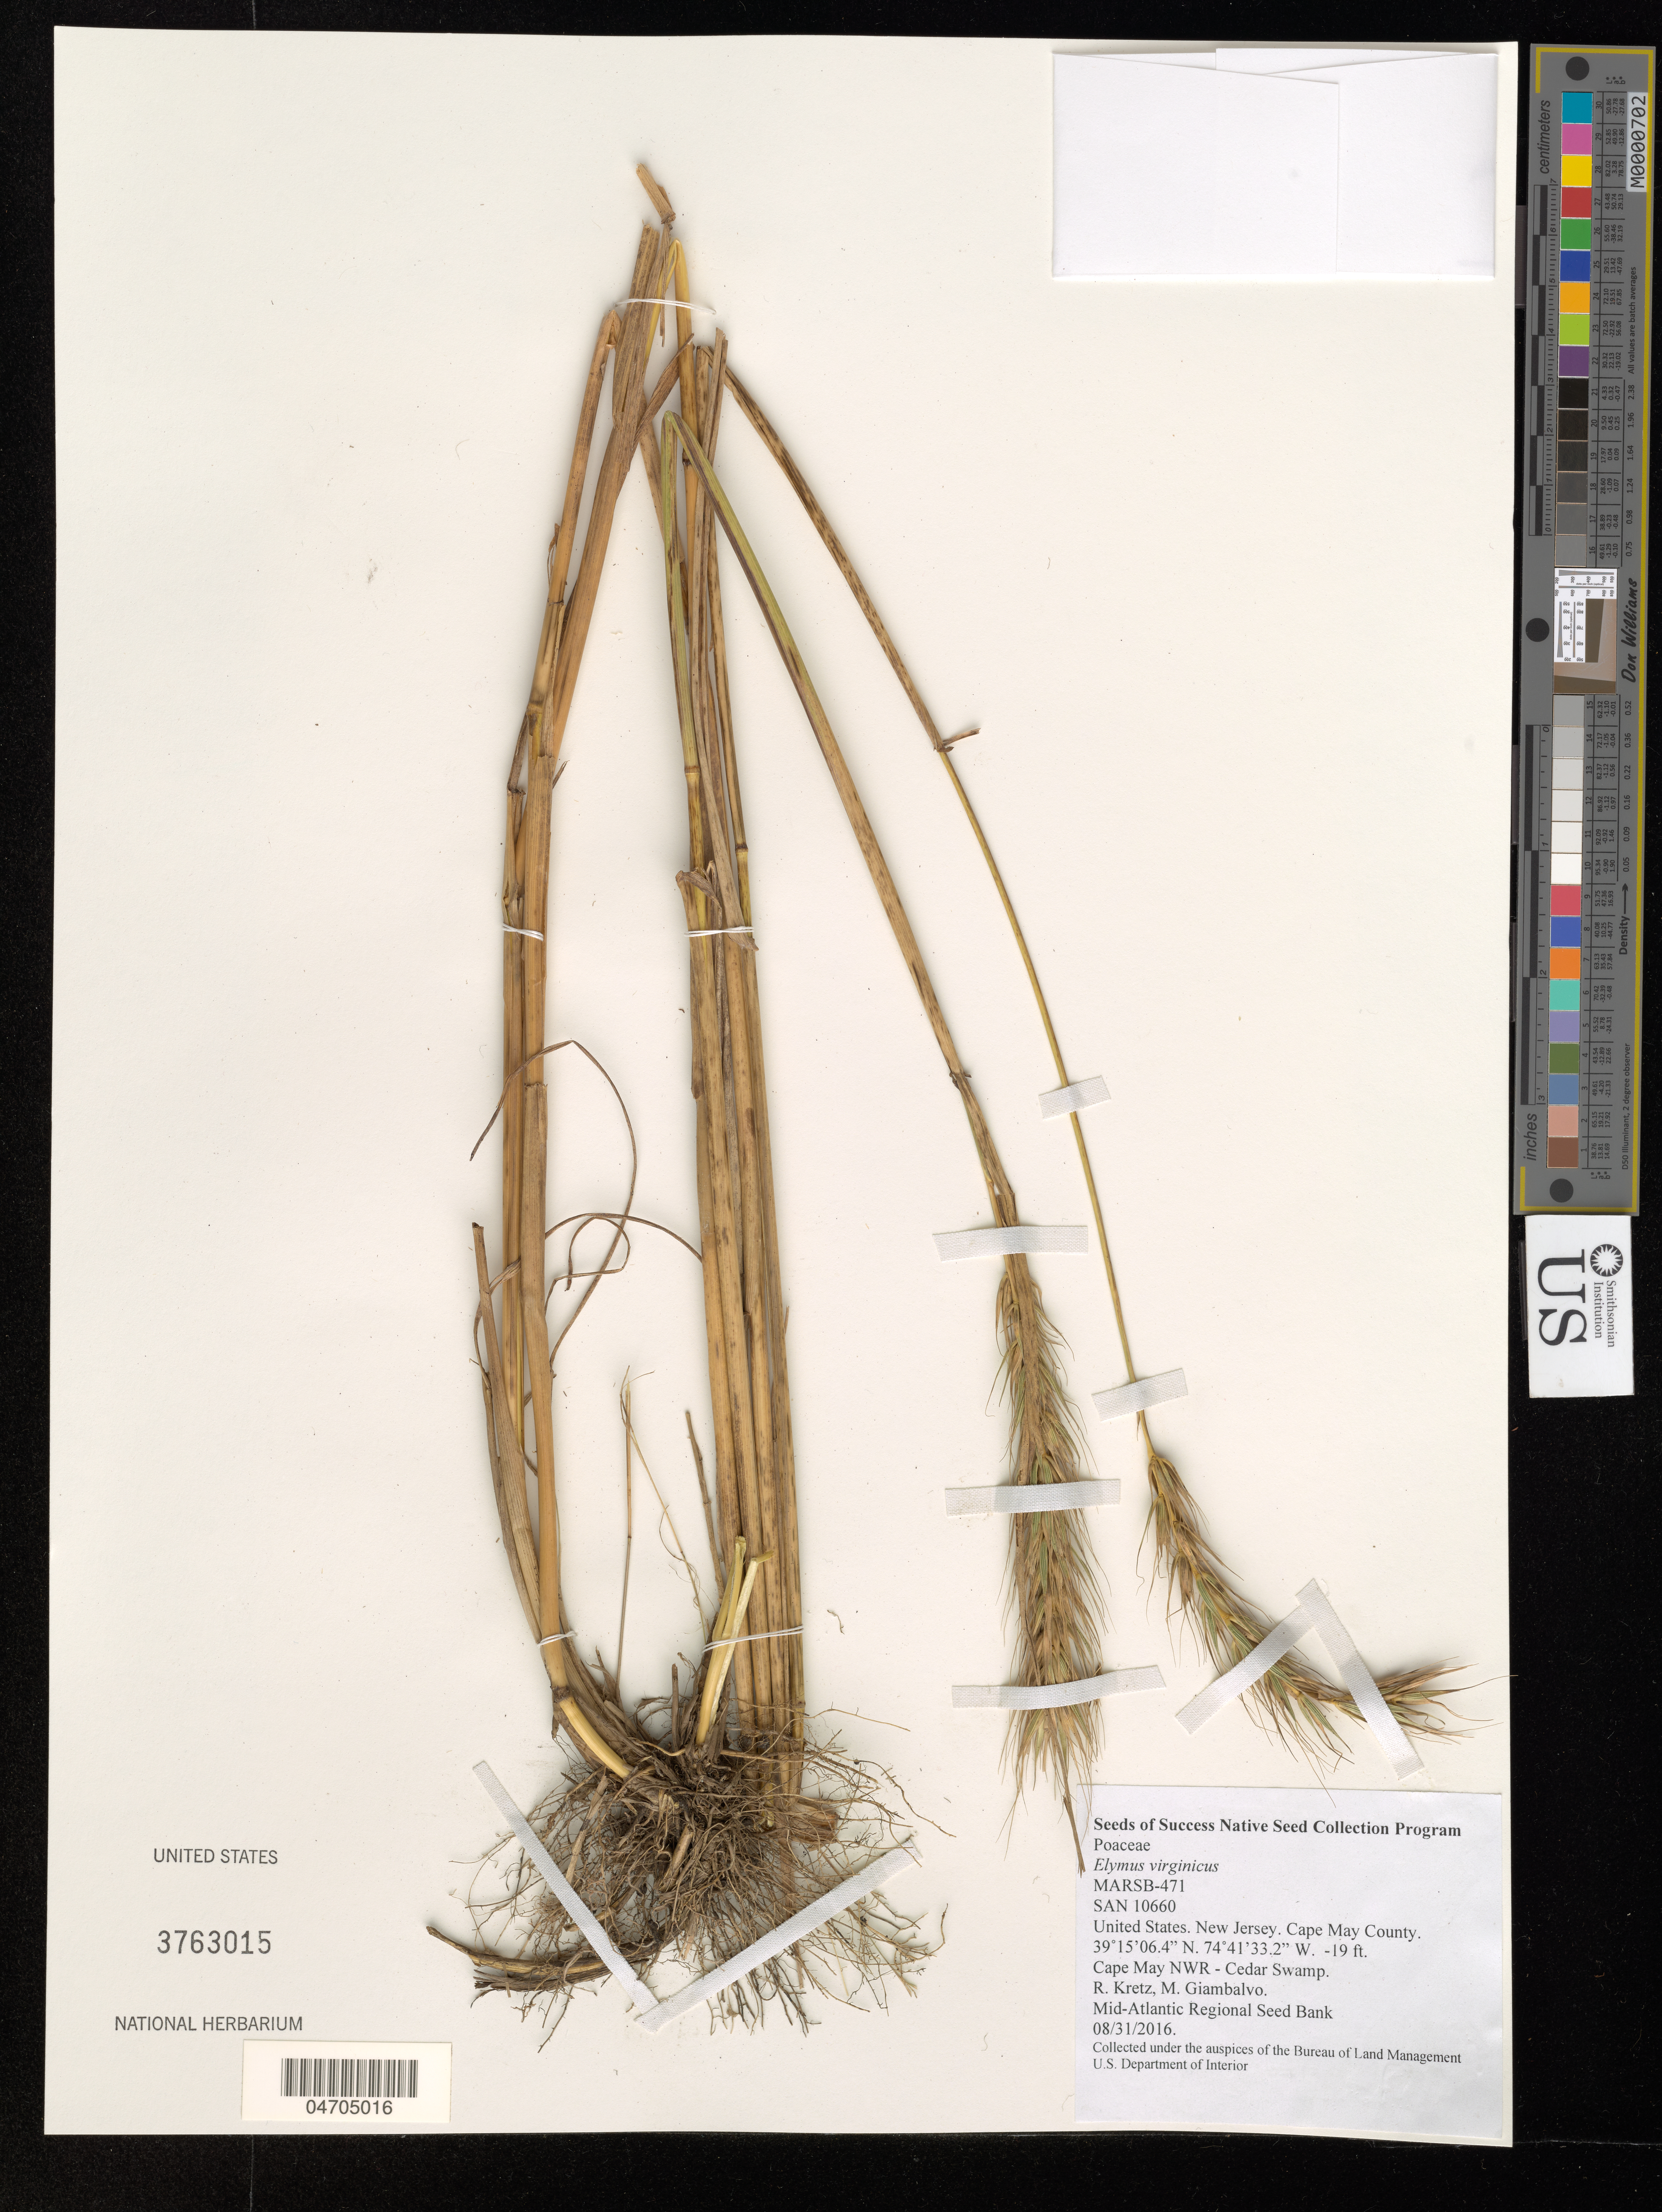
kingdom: Plantae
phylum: Tracheophyta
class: Liliopsida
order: Poales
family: Poaceae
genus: Elymus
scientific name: Elymus virginicus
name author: L.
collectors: R. Kretz & M. Giambalvo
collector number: MARSB-471/SAN10660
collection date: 2016-08-31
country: United States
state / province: New Jersey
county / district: Cape May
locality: Cape May County. Cape May NWR - Cedar Swamp.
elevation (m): -6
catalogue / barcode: US 3763015